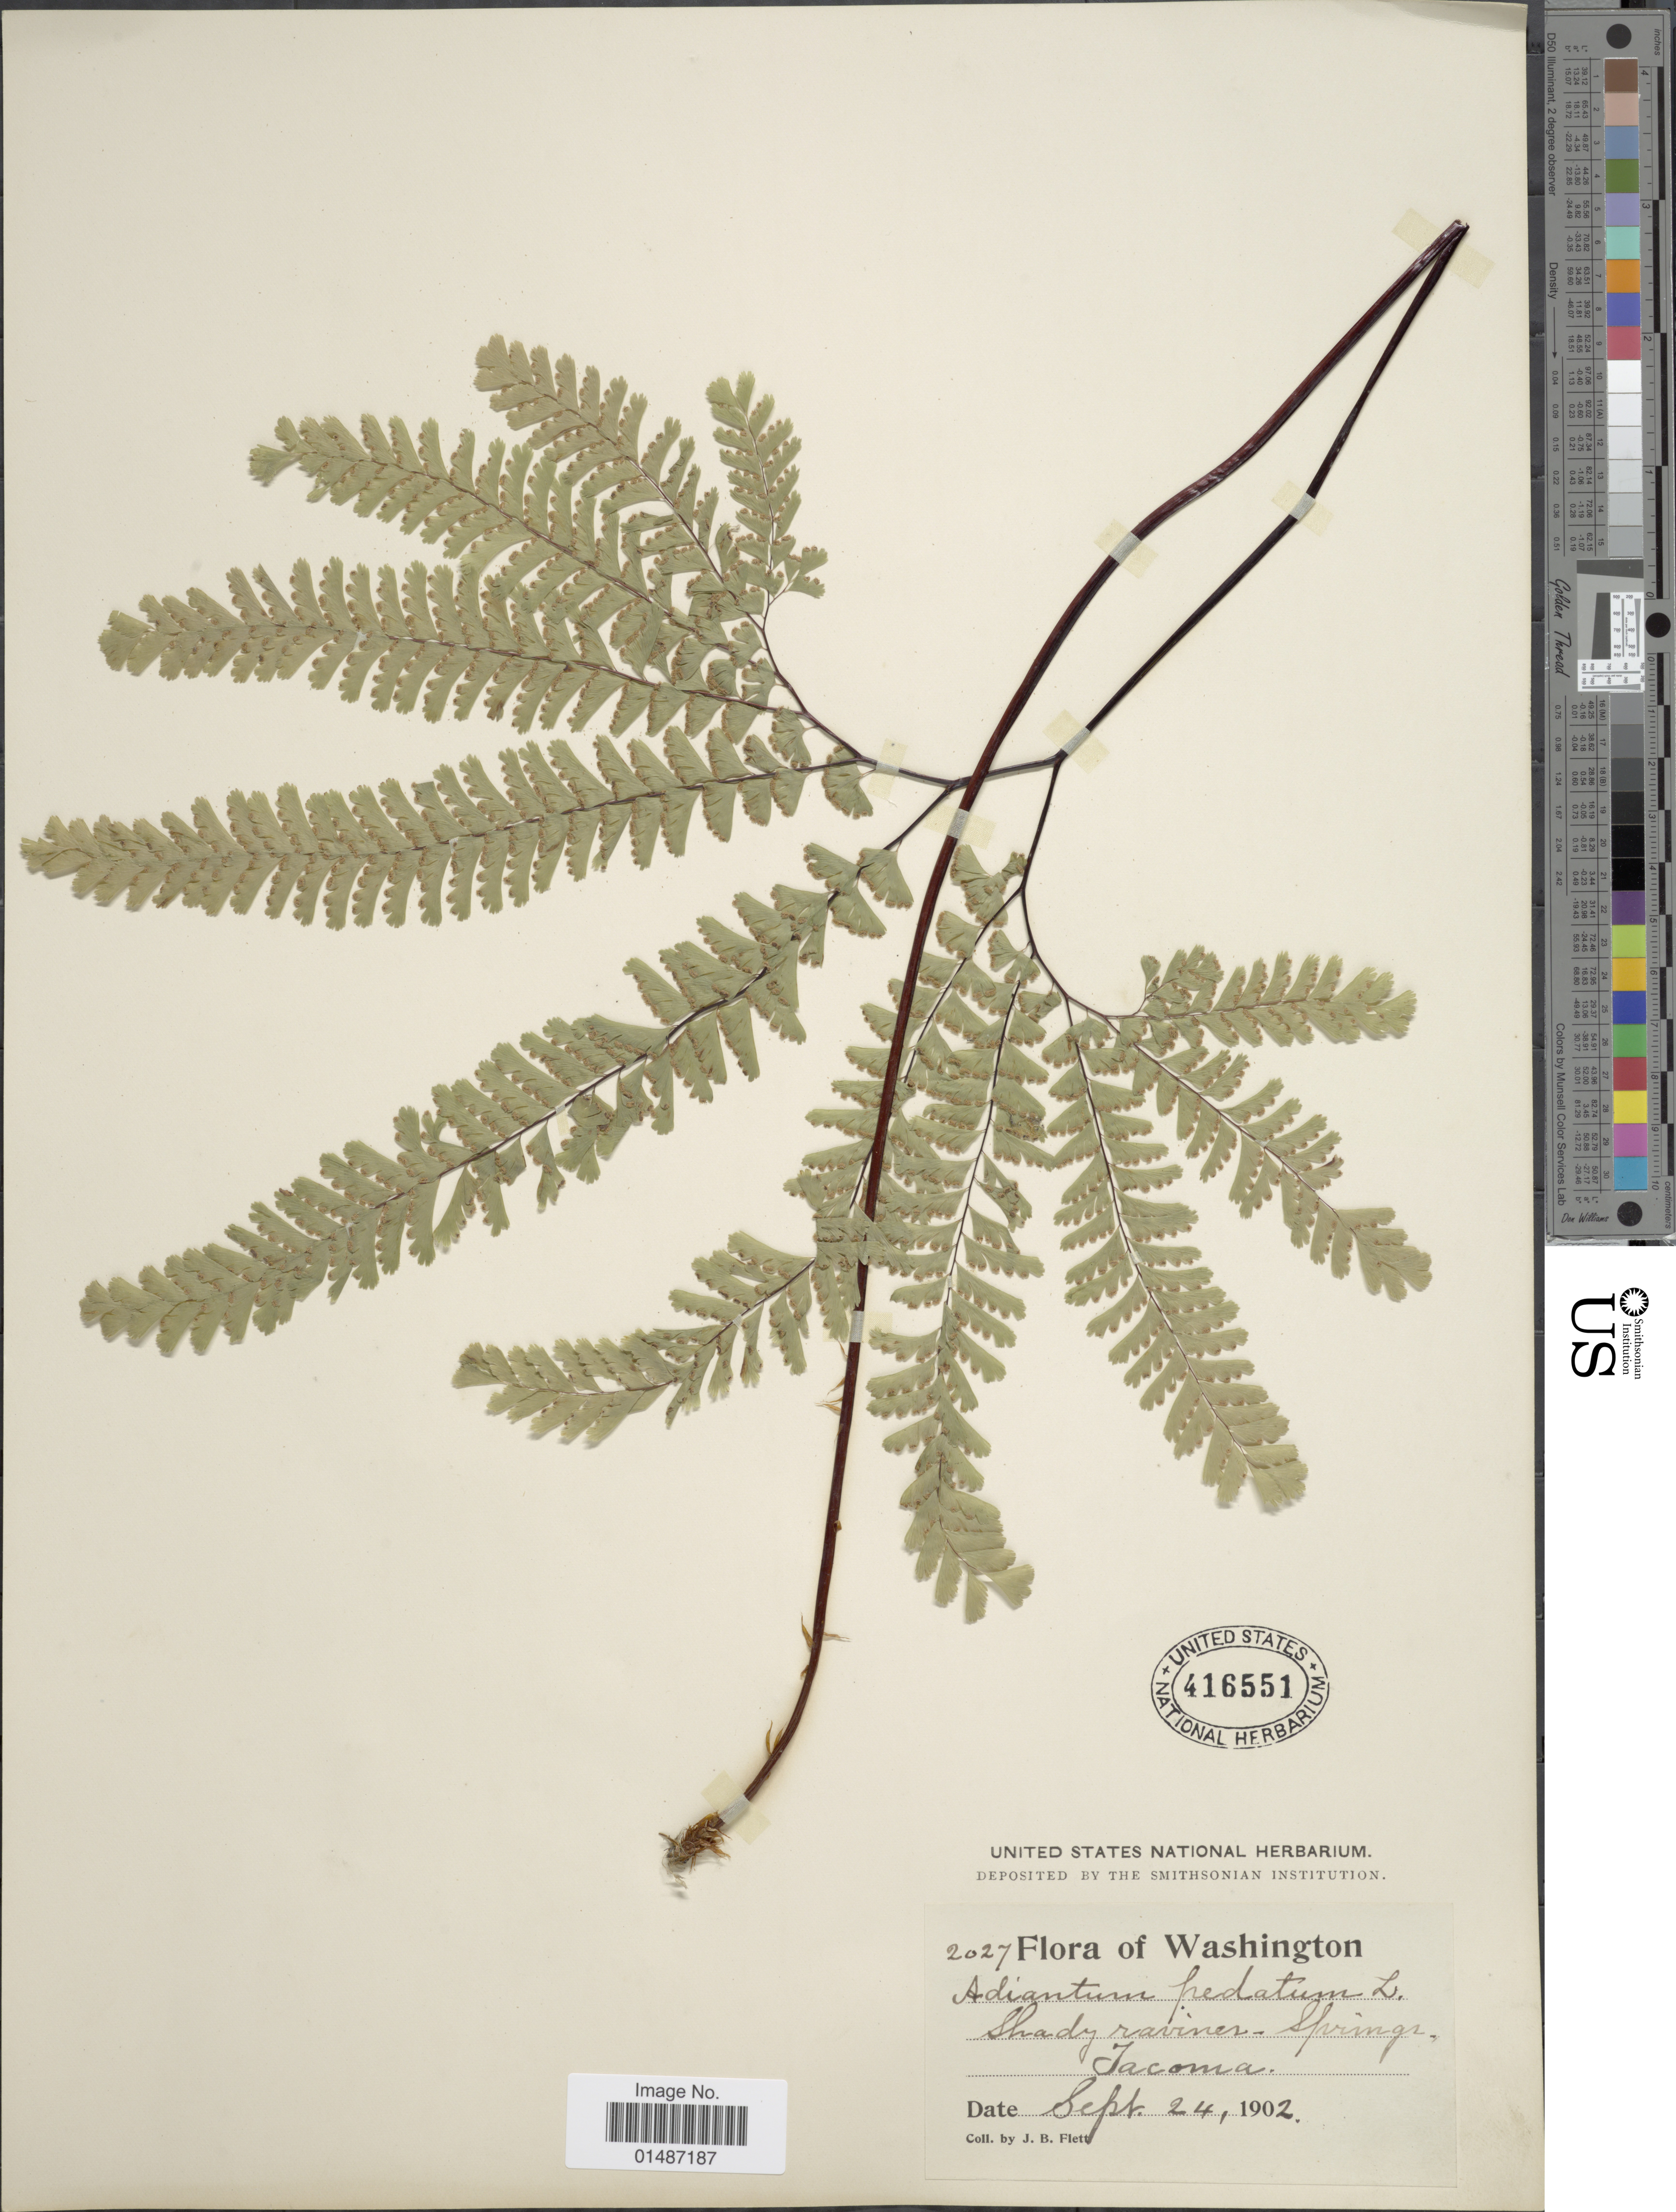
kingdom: Plantae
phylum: Tracheophyta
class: Polypodiopsida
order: Polypodiales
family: Pteridaceae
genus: Adiantum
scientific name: Adiantum pedatum subsp. aleuticum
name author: (Rupr.) Calder & Roy L. Taylor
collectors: J. Flett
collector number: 2027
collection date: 1902-09-24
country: United States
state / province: Washington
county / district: Pierce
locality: Shady ravines - Springs, Tacoma.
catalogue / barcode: US 416551